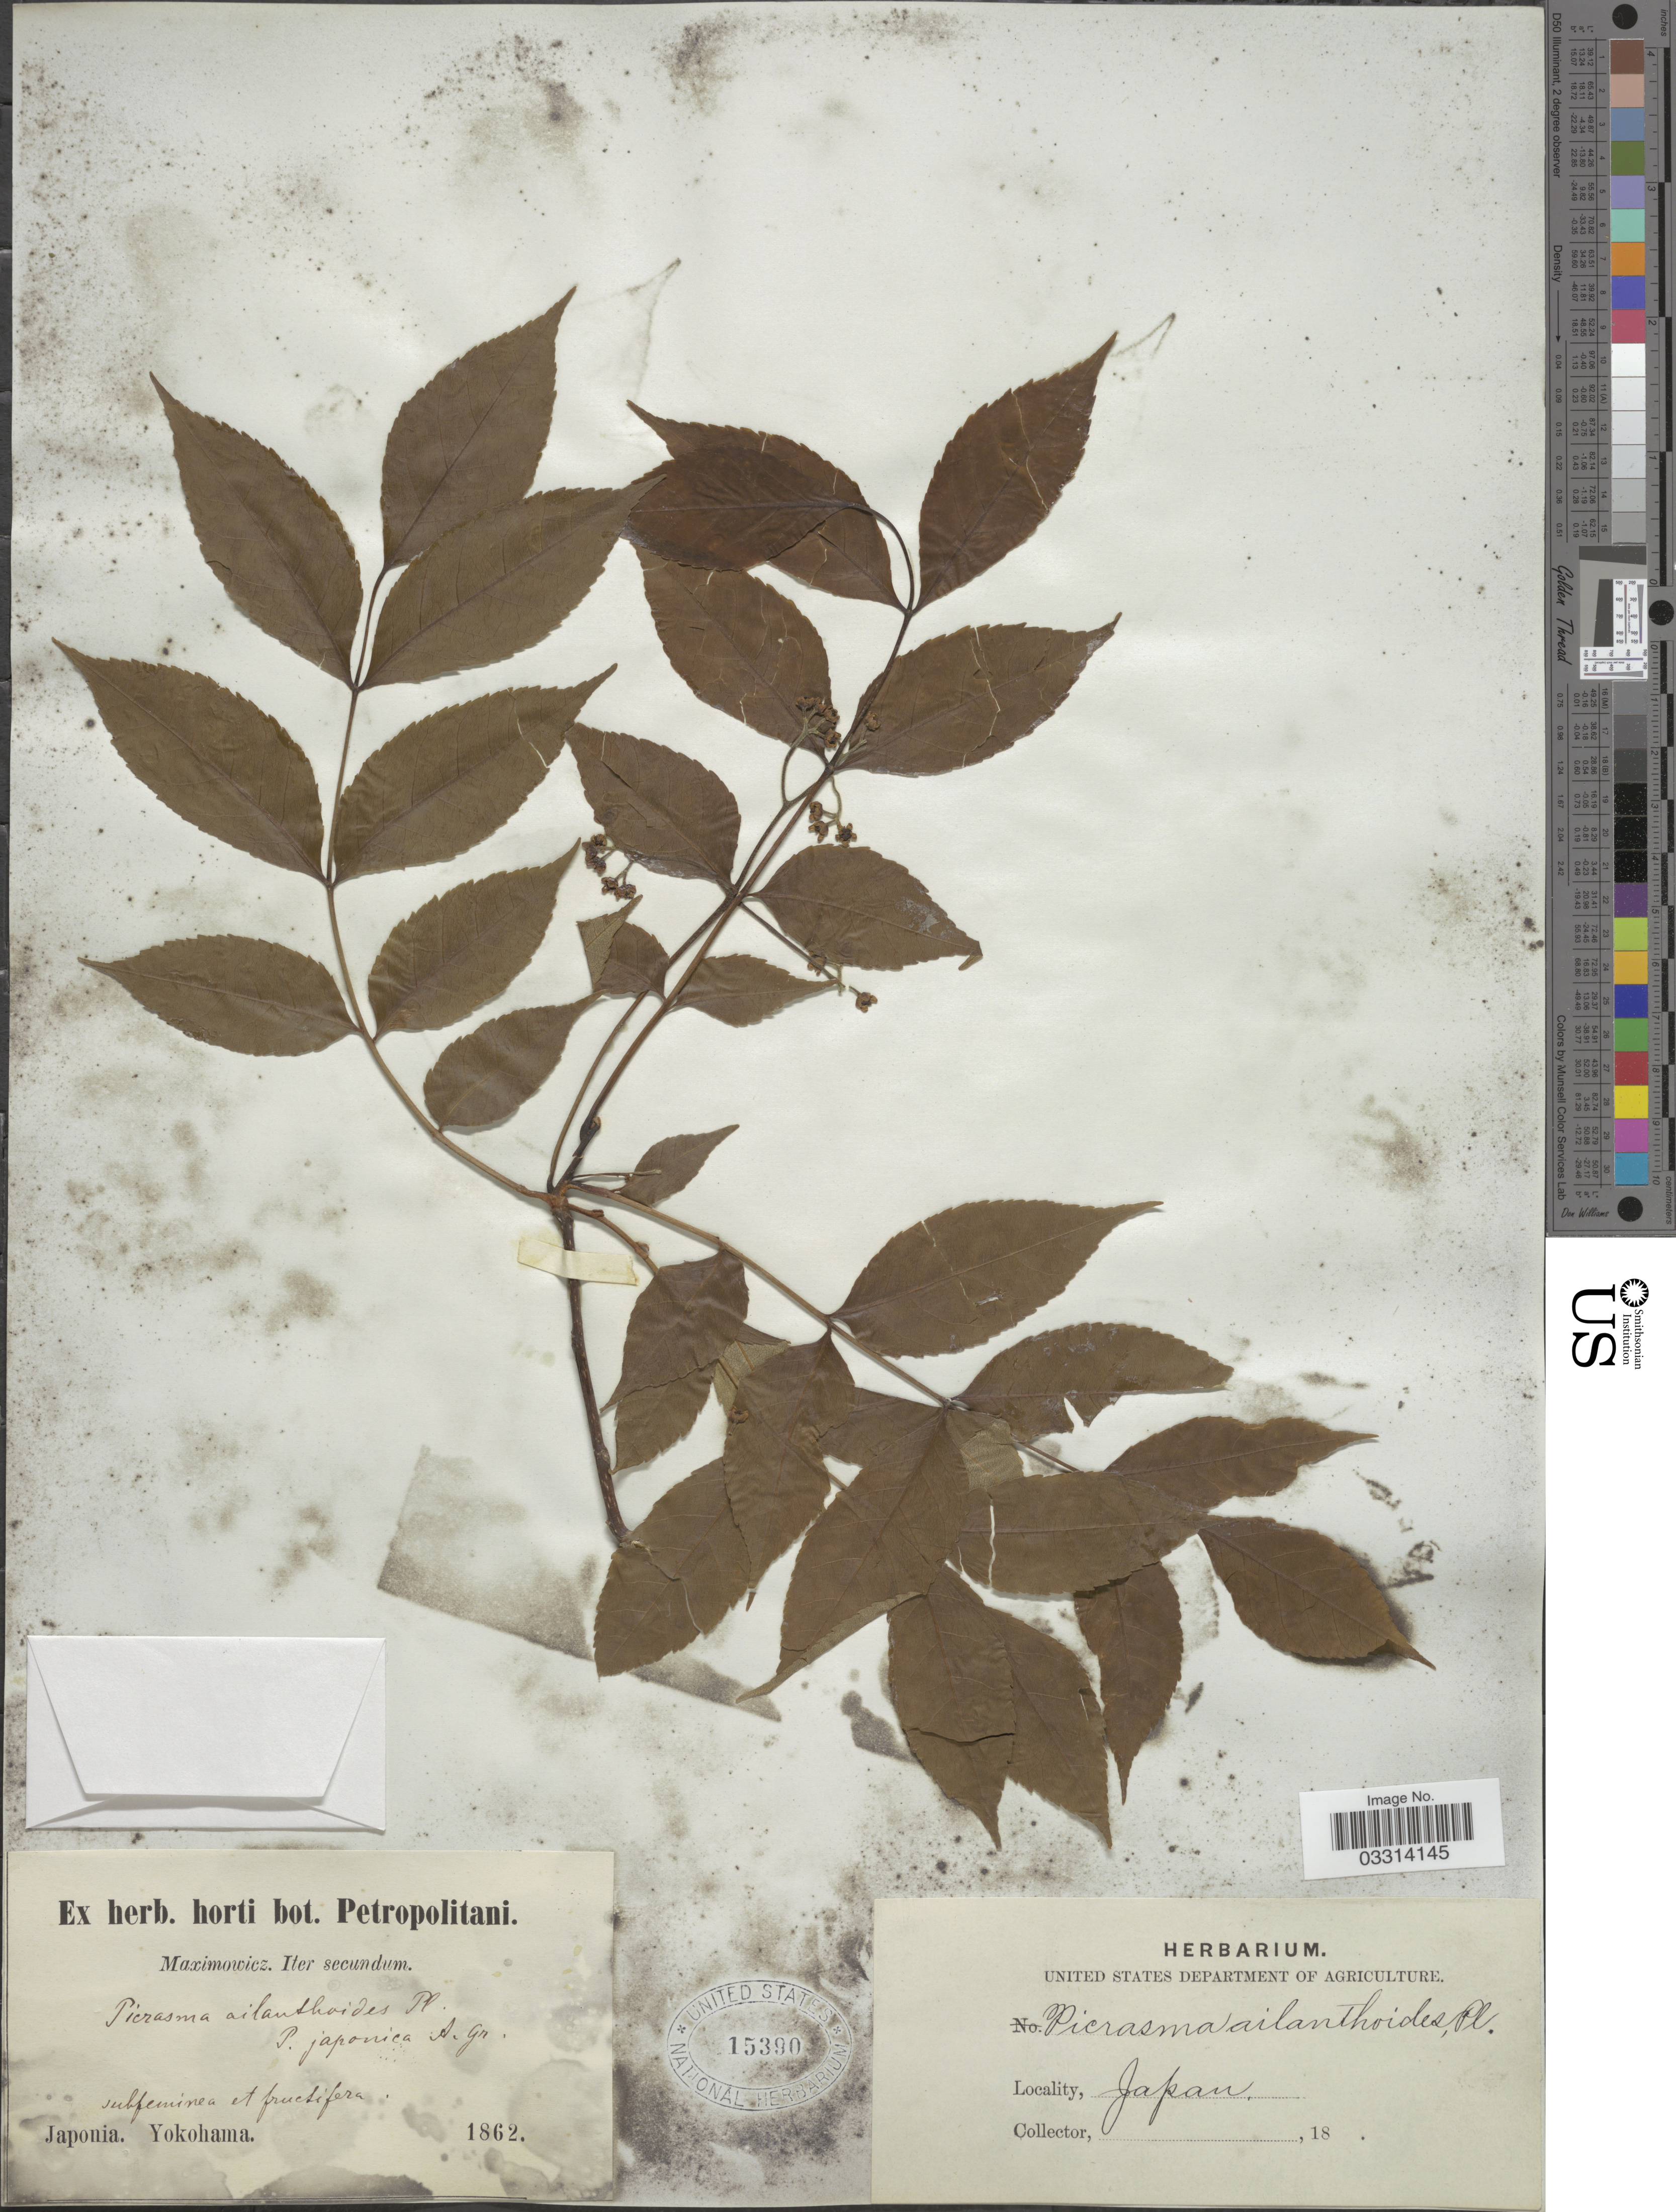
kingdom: Plantae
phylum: Tracheophyta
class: Magnoliopsida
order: Sapindales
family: Simaroubaceae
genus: Picrasma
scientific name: Picrasma ailanthoides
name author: (Bunge) Planch.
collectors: -. Maximowicz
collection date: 1862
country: Japan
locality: Japonia. Yokohama.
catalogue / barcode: US 15390